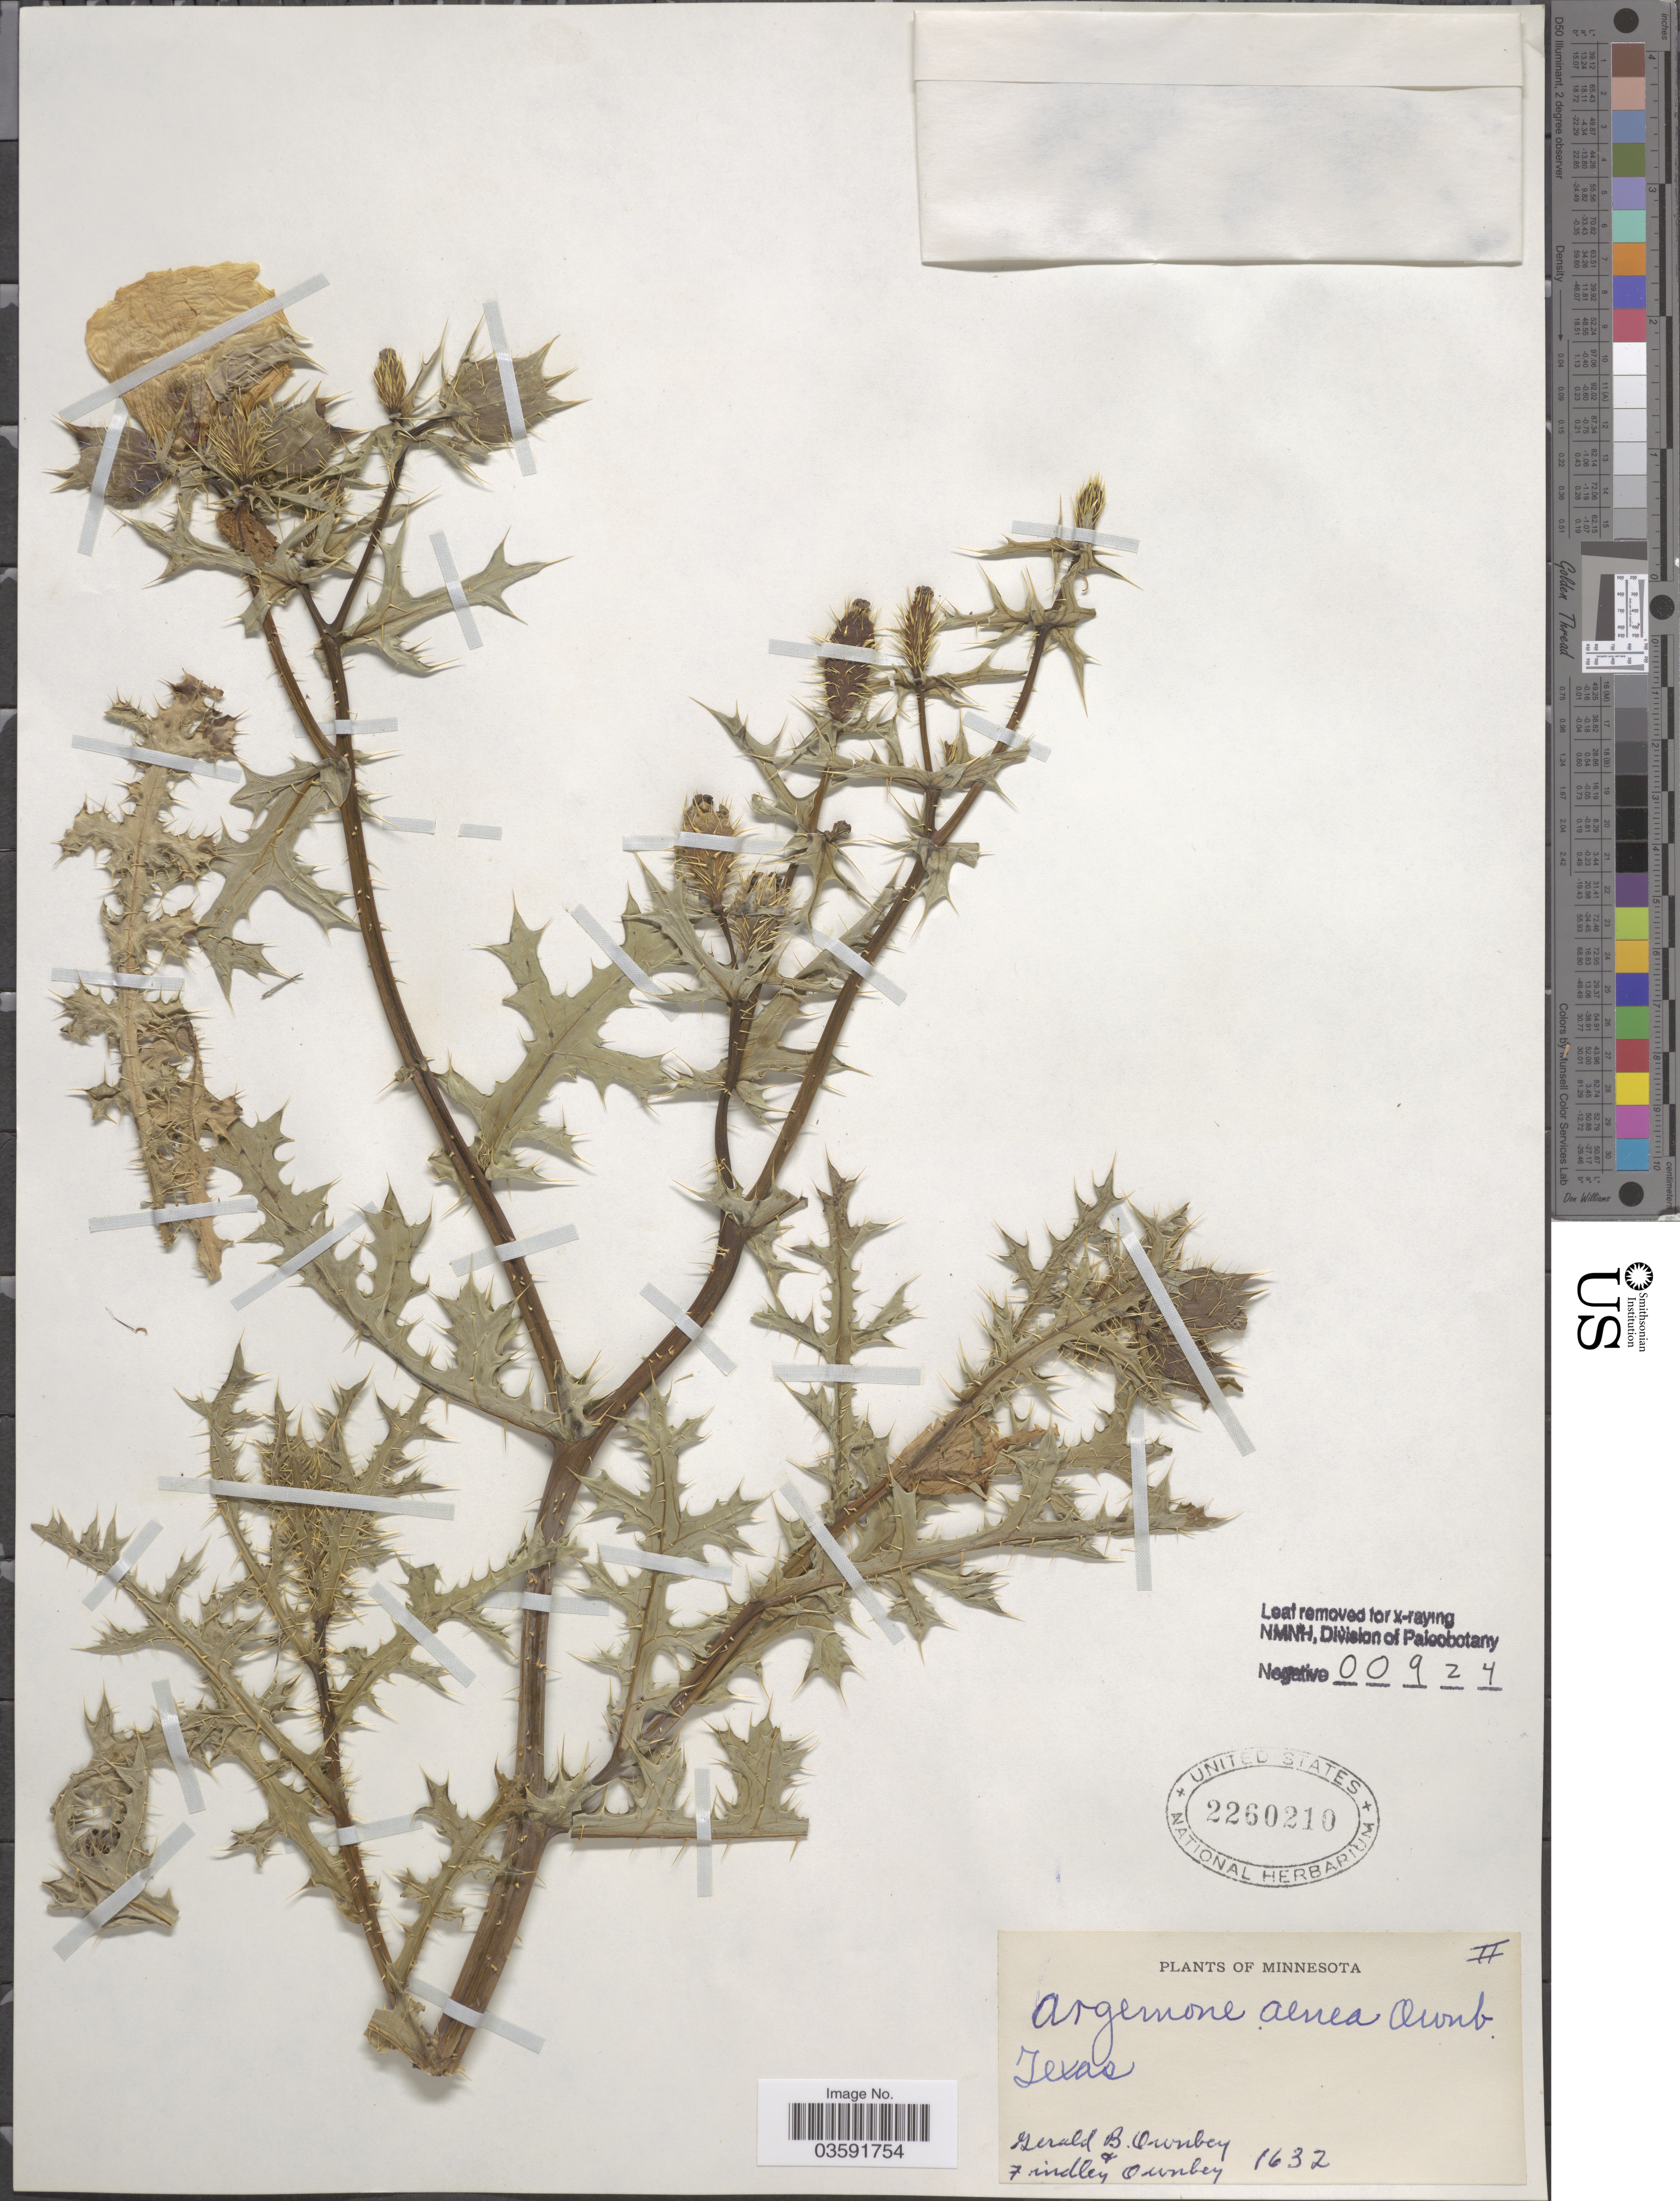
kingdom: Plantae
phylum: Tracheophyta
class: Magnoliopsida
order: Ranunculales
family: Papaveraceae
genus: Argemone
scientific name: Argemone aenea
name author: G.B. Ownbey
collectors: G. B. Ownbey & F. Ownbey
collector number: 1632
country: United States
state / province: Texas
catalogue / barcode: US 2260210